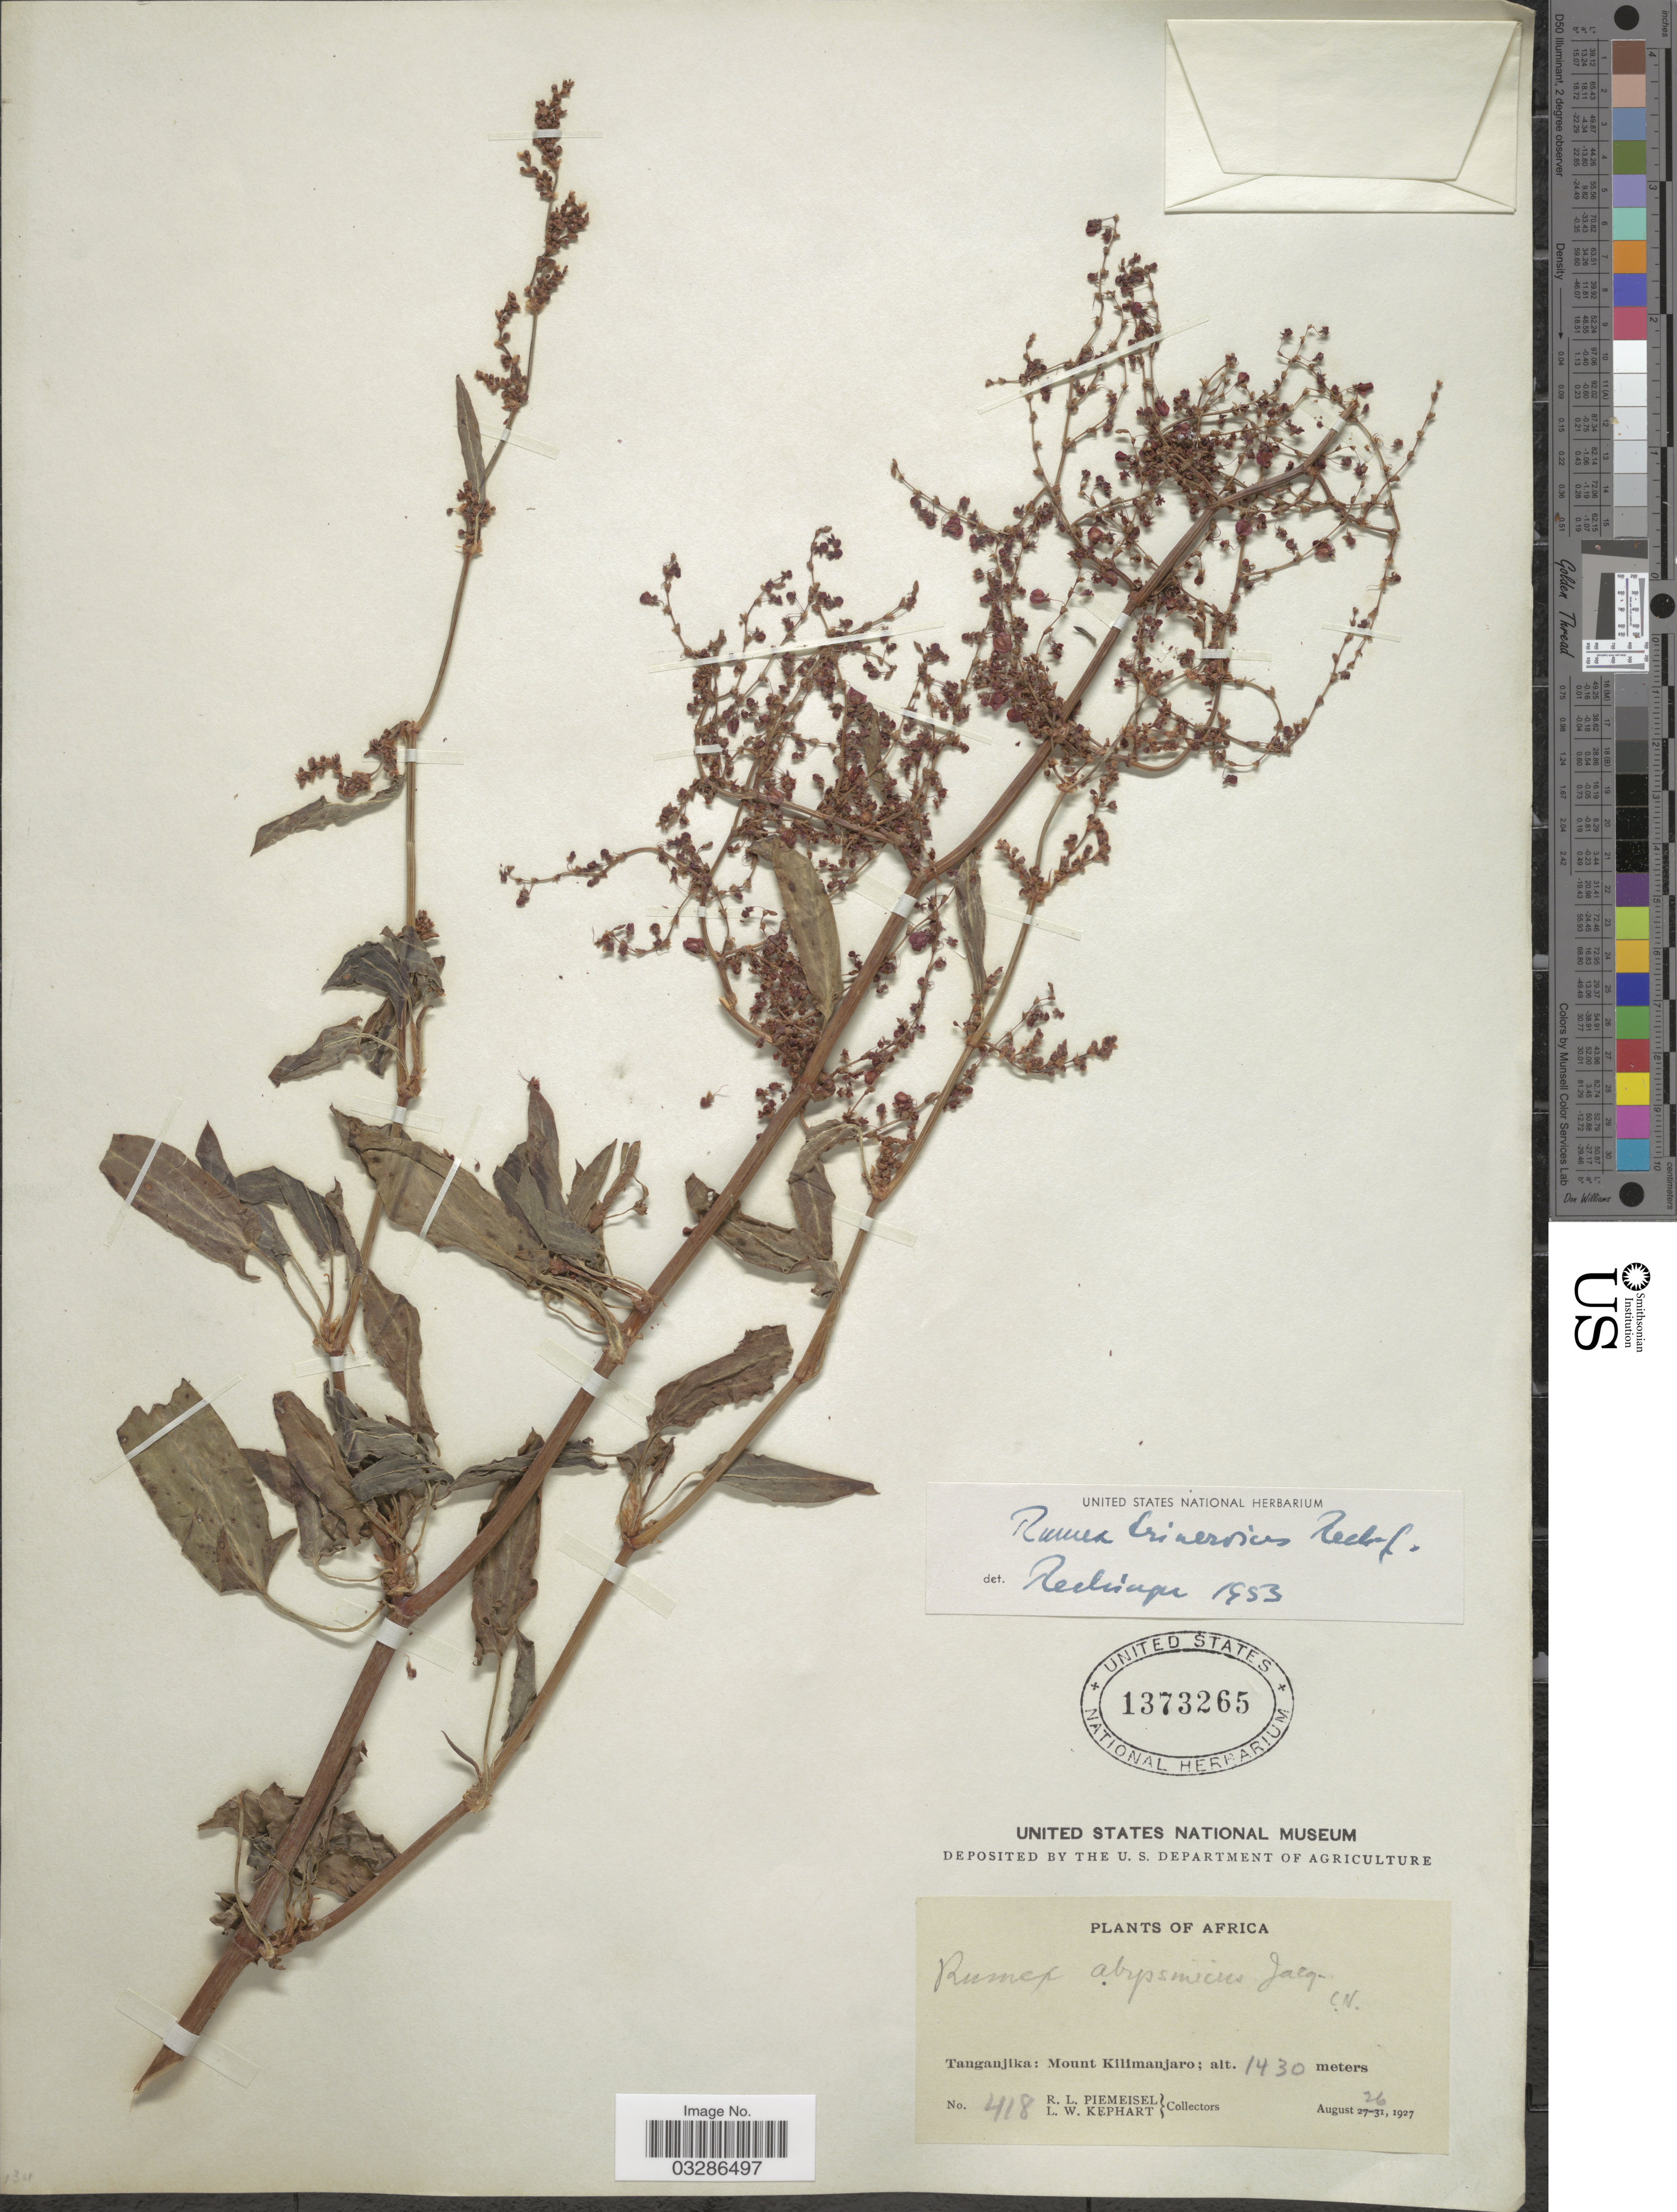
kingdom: Plantae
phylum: Tracheophyta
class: Magnoliopsida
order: Caryophyllales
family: Polygonaceae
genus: Rumex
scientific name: Rumex trinervius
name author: Rech. f.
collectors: R. L. Piemeisel & L. W. Kephart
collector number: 418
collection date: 1927-08-26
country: Tanzania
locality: Tanganjika: Mount Kilimanjaro.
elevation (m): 1430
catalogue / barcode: US 1373265